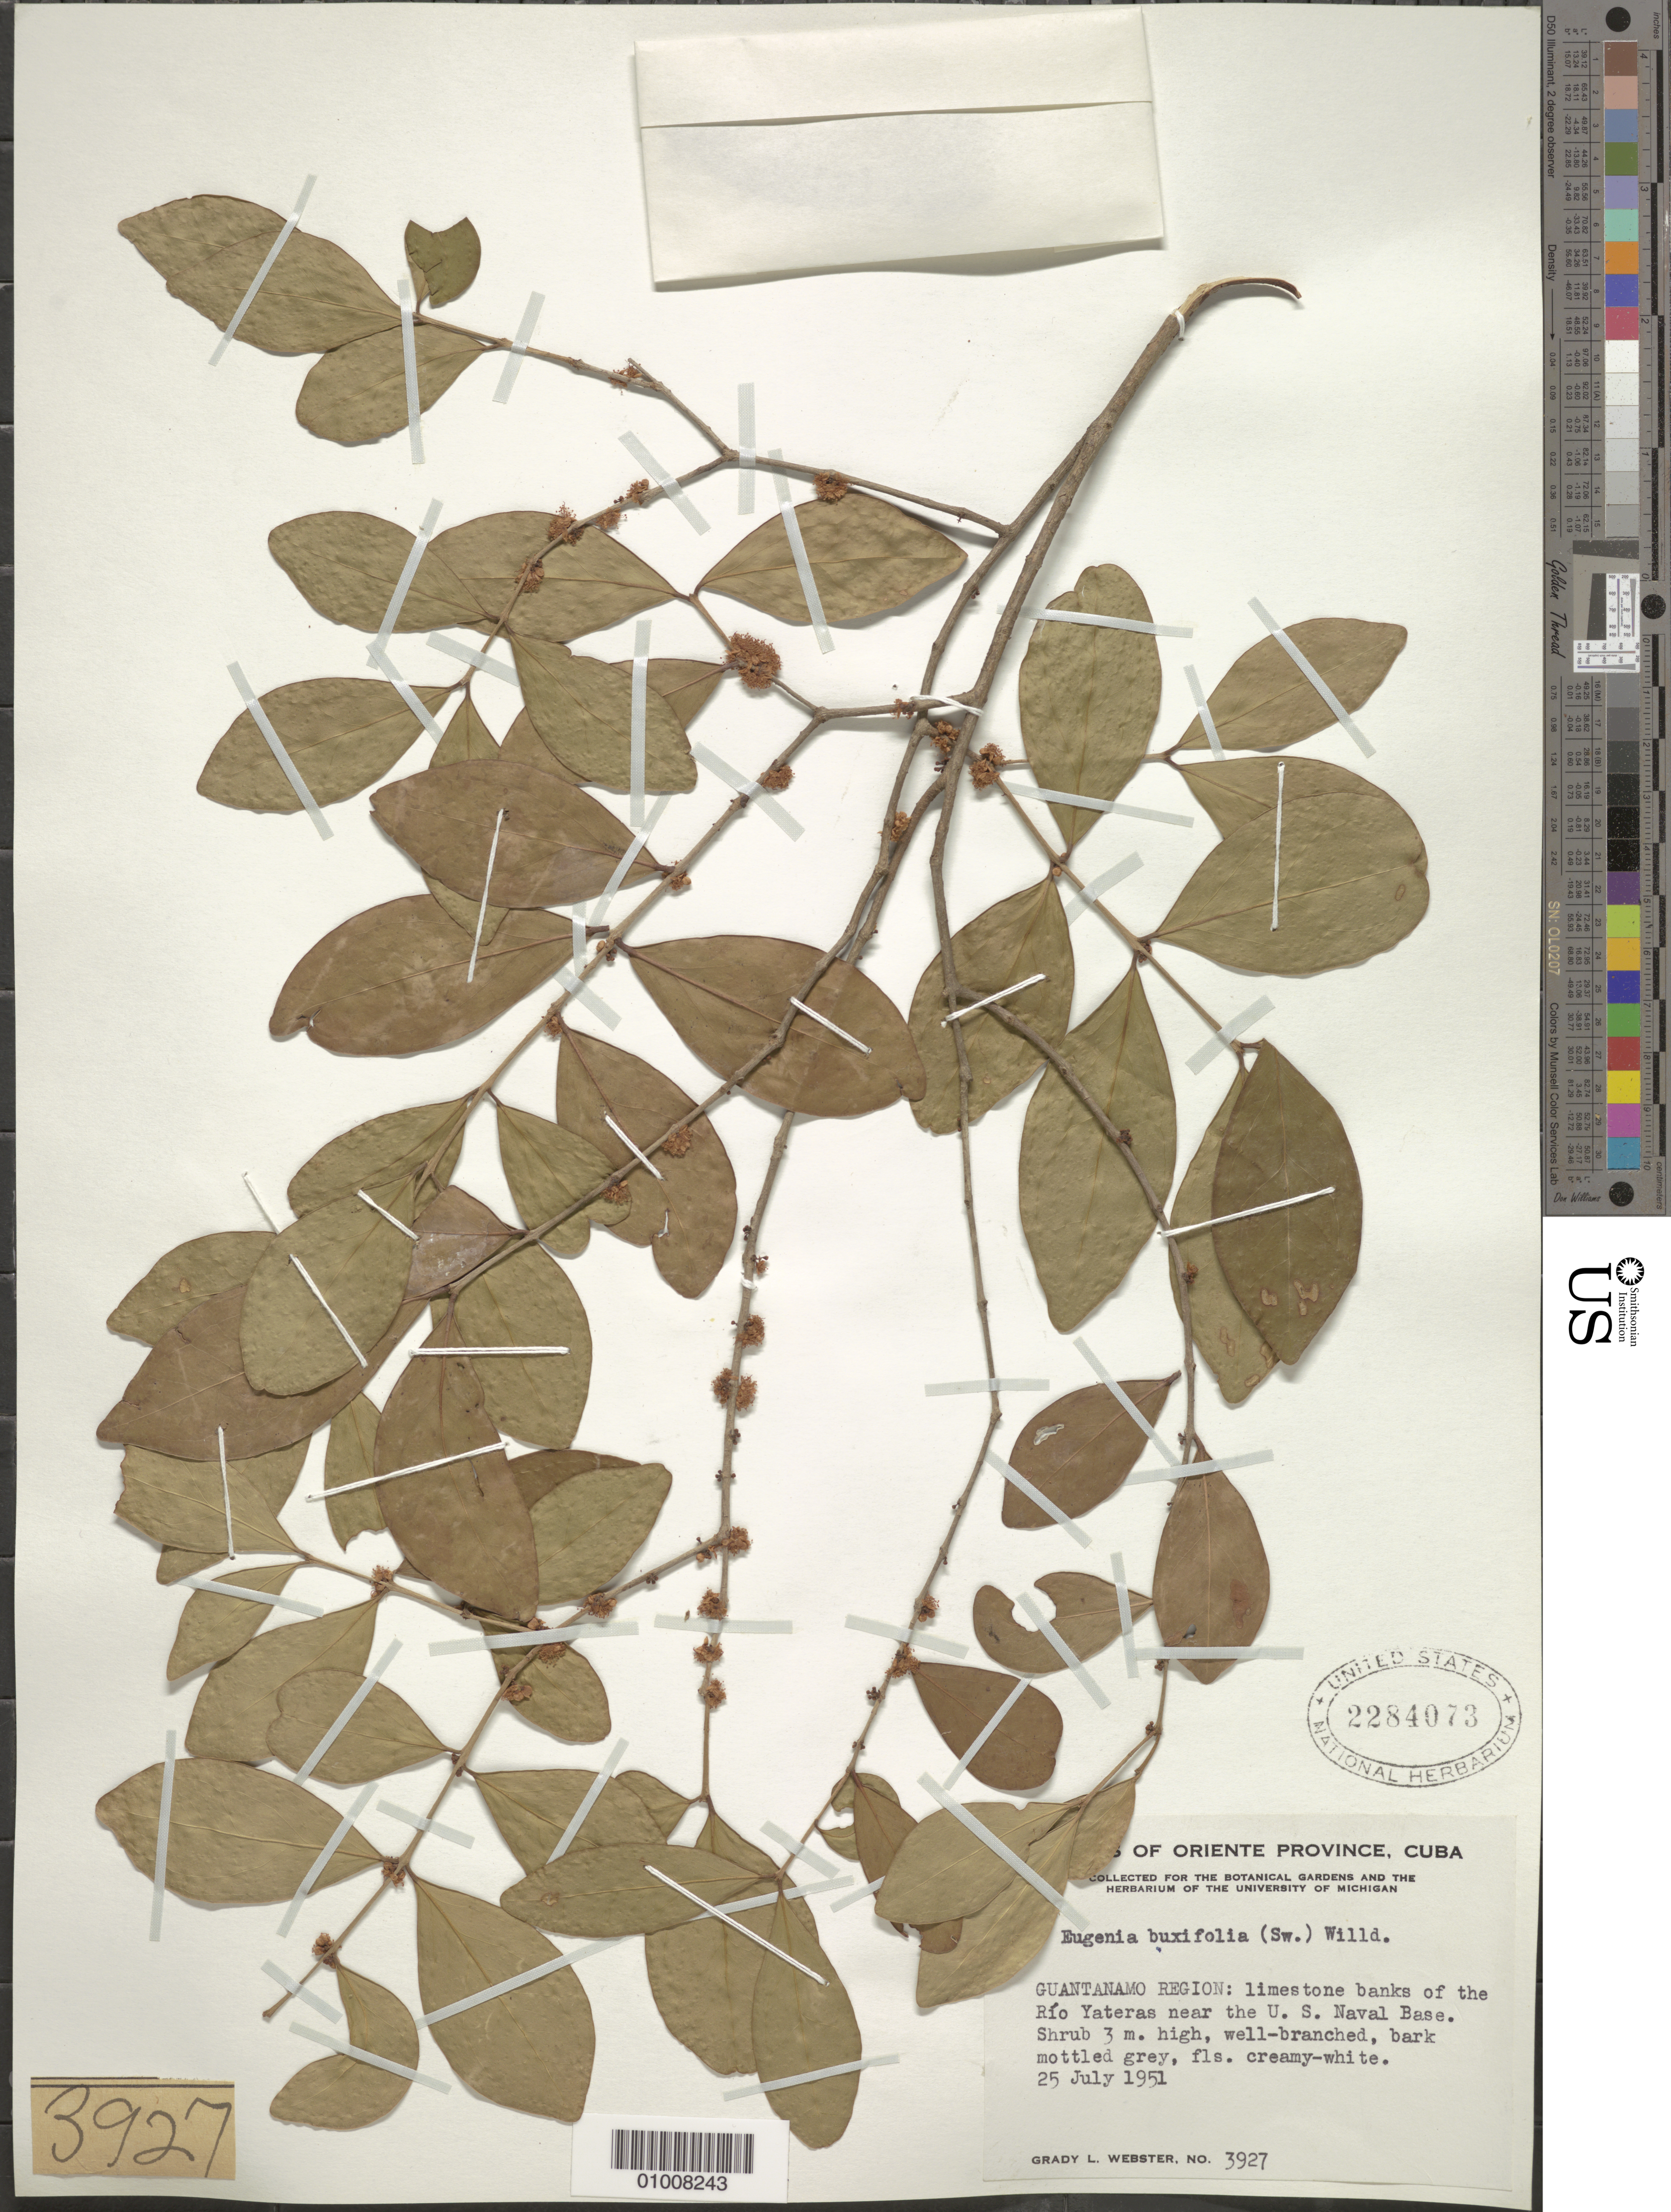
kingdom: Plantae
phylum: Tracheophyta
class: Magnoliopsida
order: Myrtales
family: Myrtaceae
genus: Eugenia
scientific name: Eugenia foetida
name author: Pers.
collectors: G. L. Webster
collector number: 3927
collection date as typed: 25 Jul 1951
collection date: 1951-07-25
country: Cuba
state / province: Oriente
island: Cuba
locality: Guatanamo Region: Río Yateras, near the U S Naval Base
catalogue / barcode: US 2284073